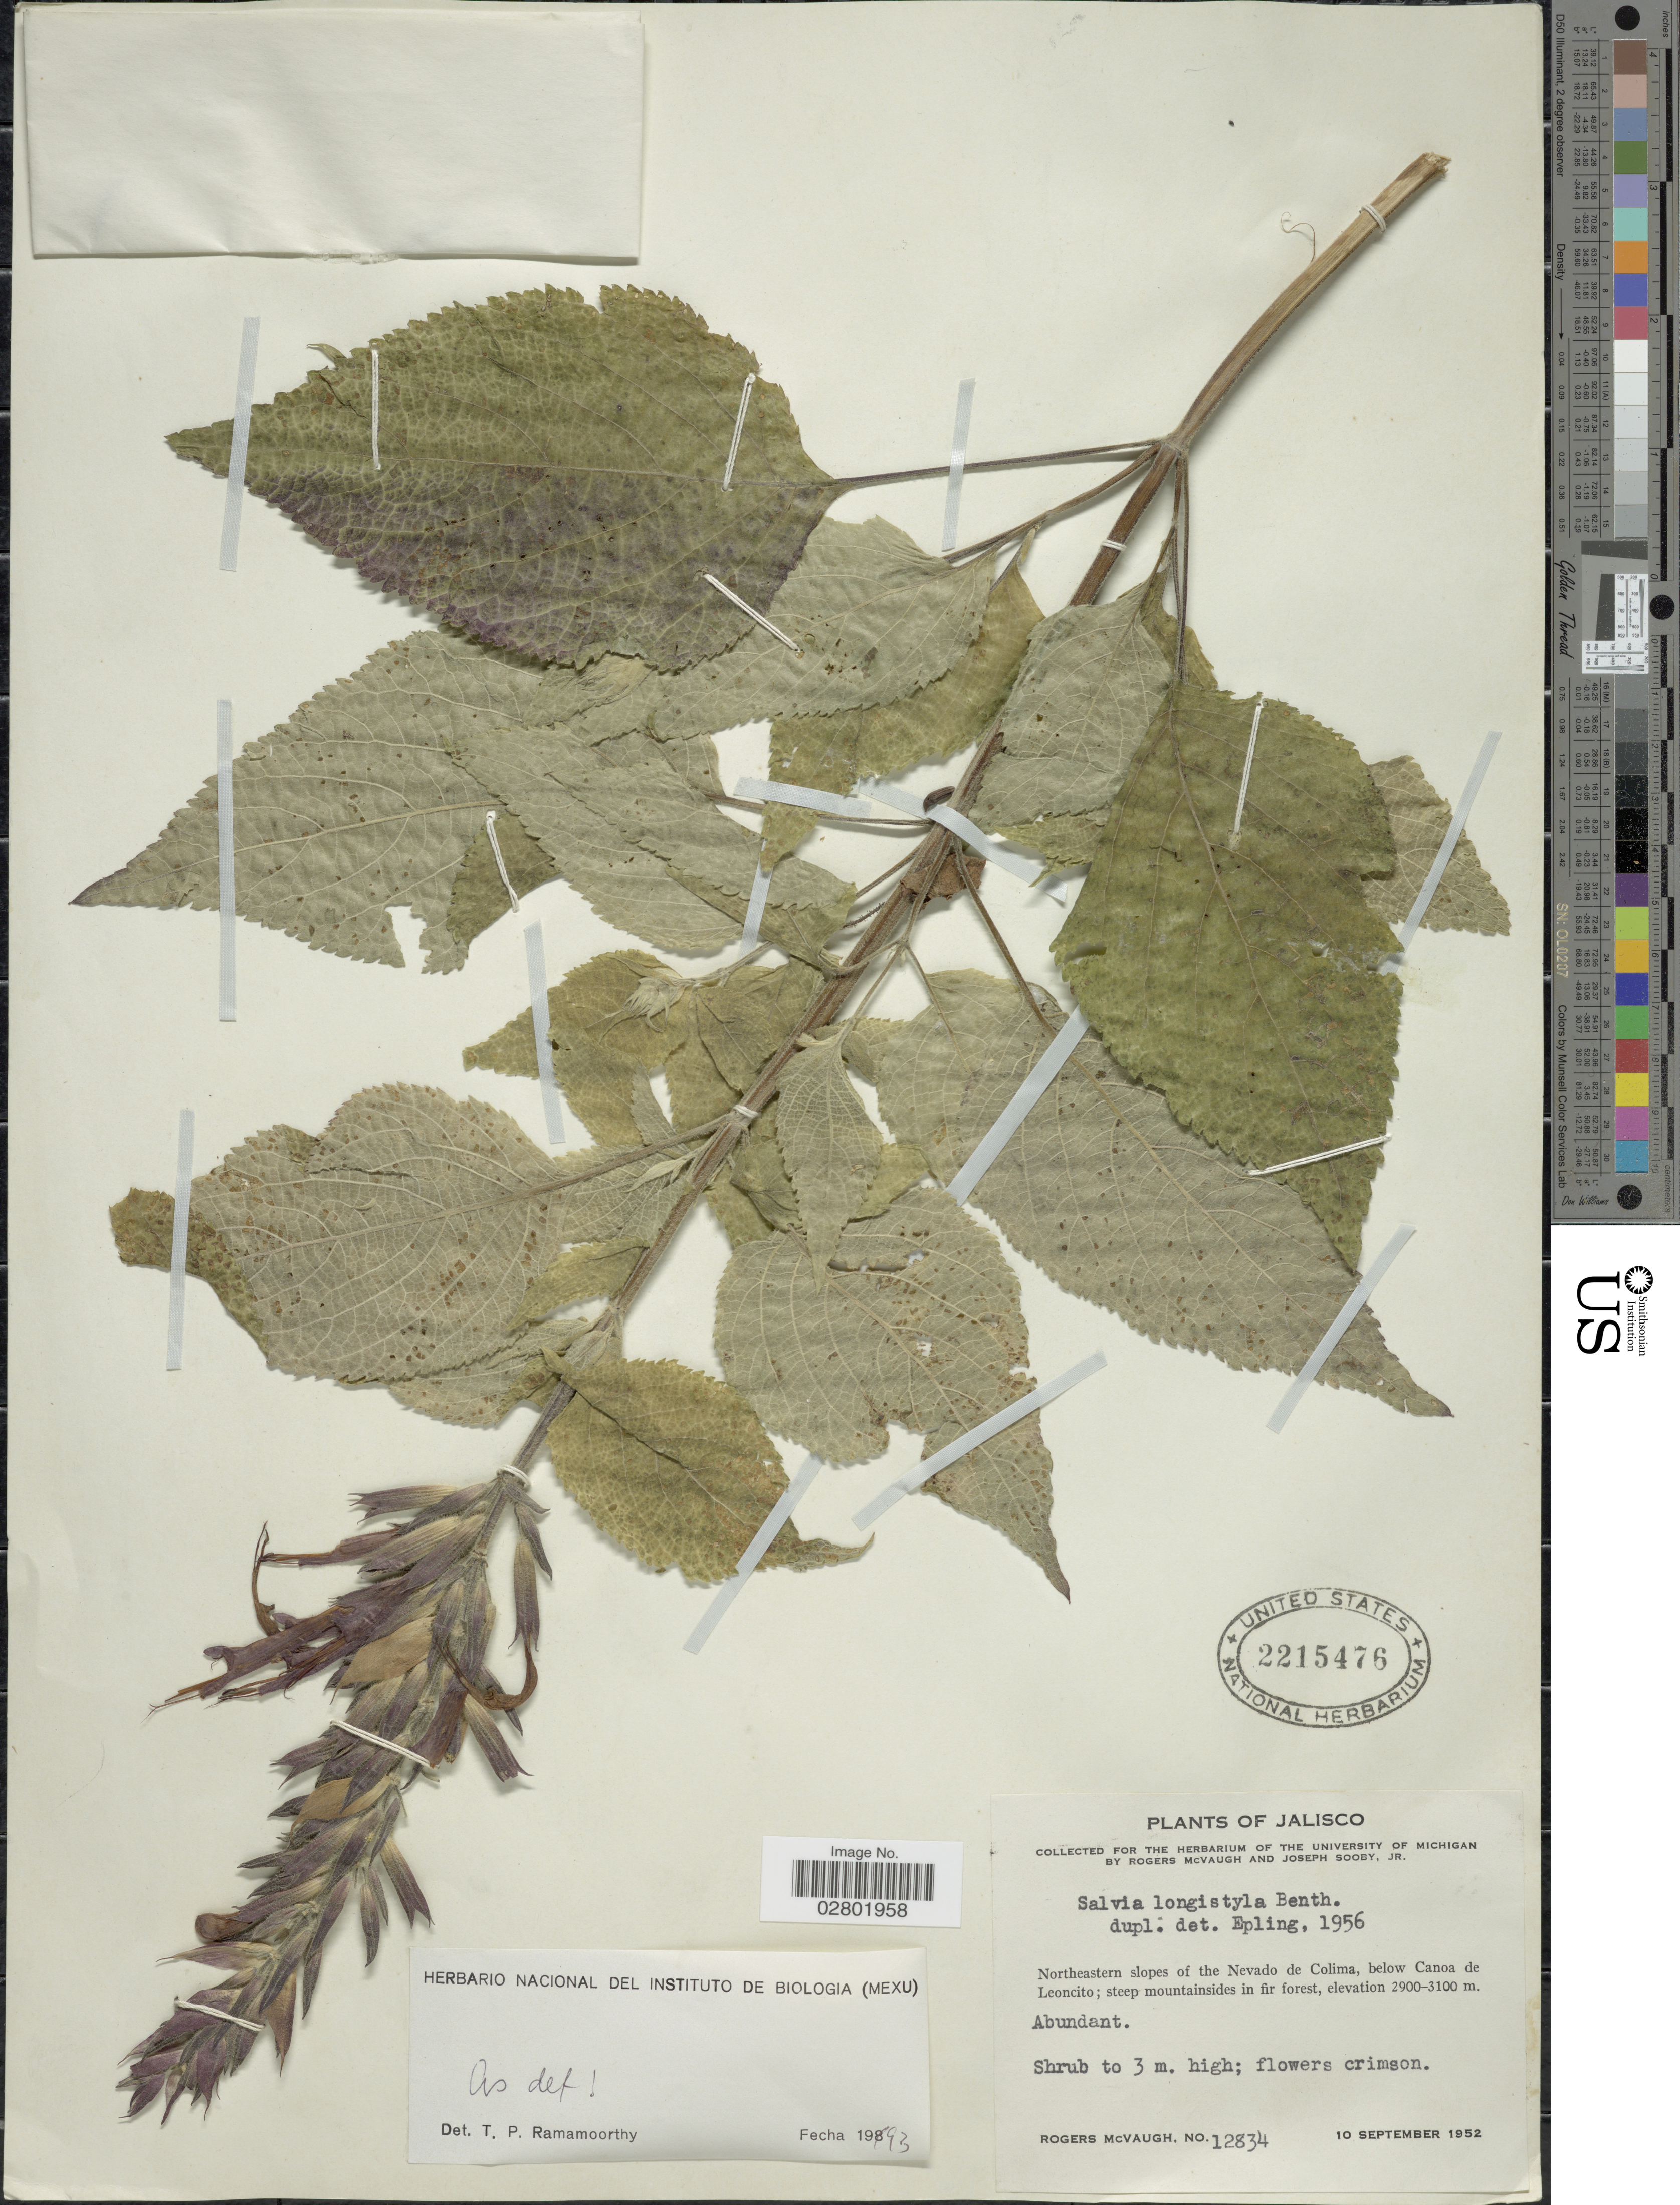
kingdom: Plantae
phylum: Tracheophyta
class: Magnoliopsida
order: Lamiales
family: Lamiaceae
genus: Salvia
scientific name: Salvia longistyla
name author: Benth.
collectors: R. McVaugh & J. Sooby Jr.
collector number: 12834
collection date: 1952-09-10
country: Mexico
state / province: Jalisco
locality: Northeastern slopes of the Nevado de Colima, below Canoa de Leoncito.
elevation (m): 2900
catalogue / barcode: US 2215476